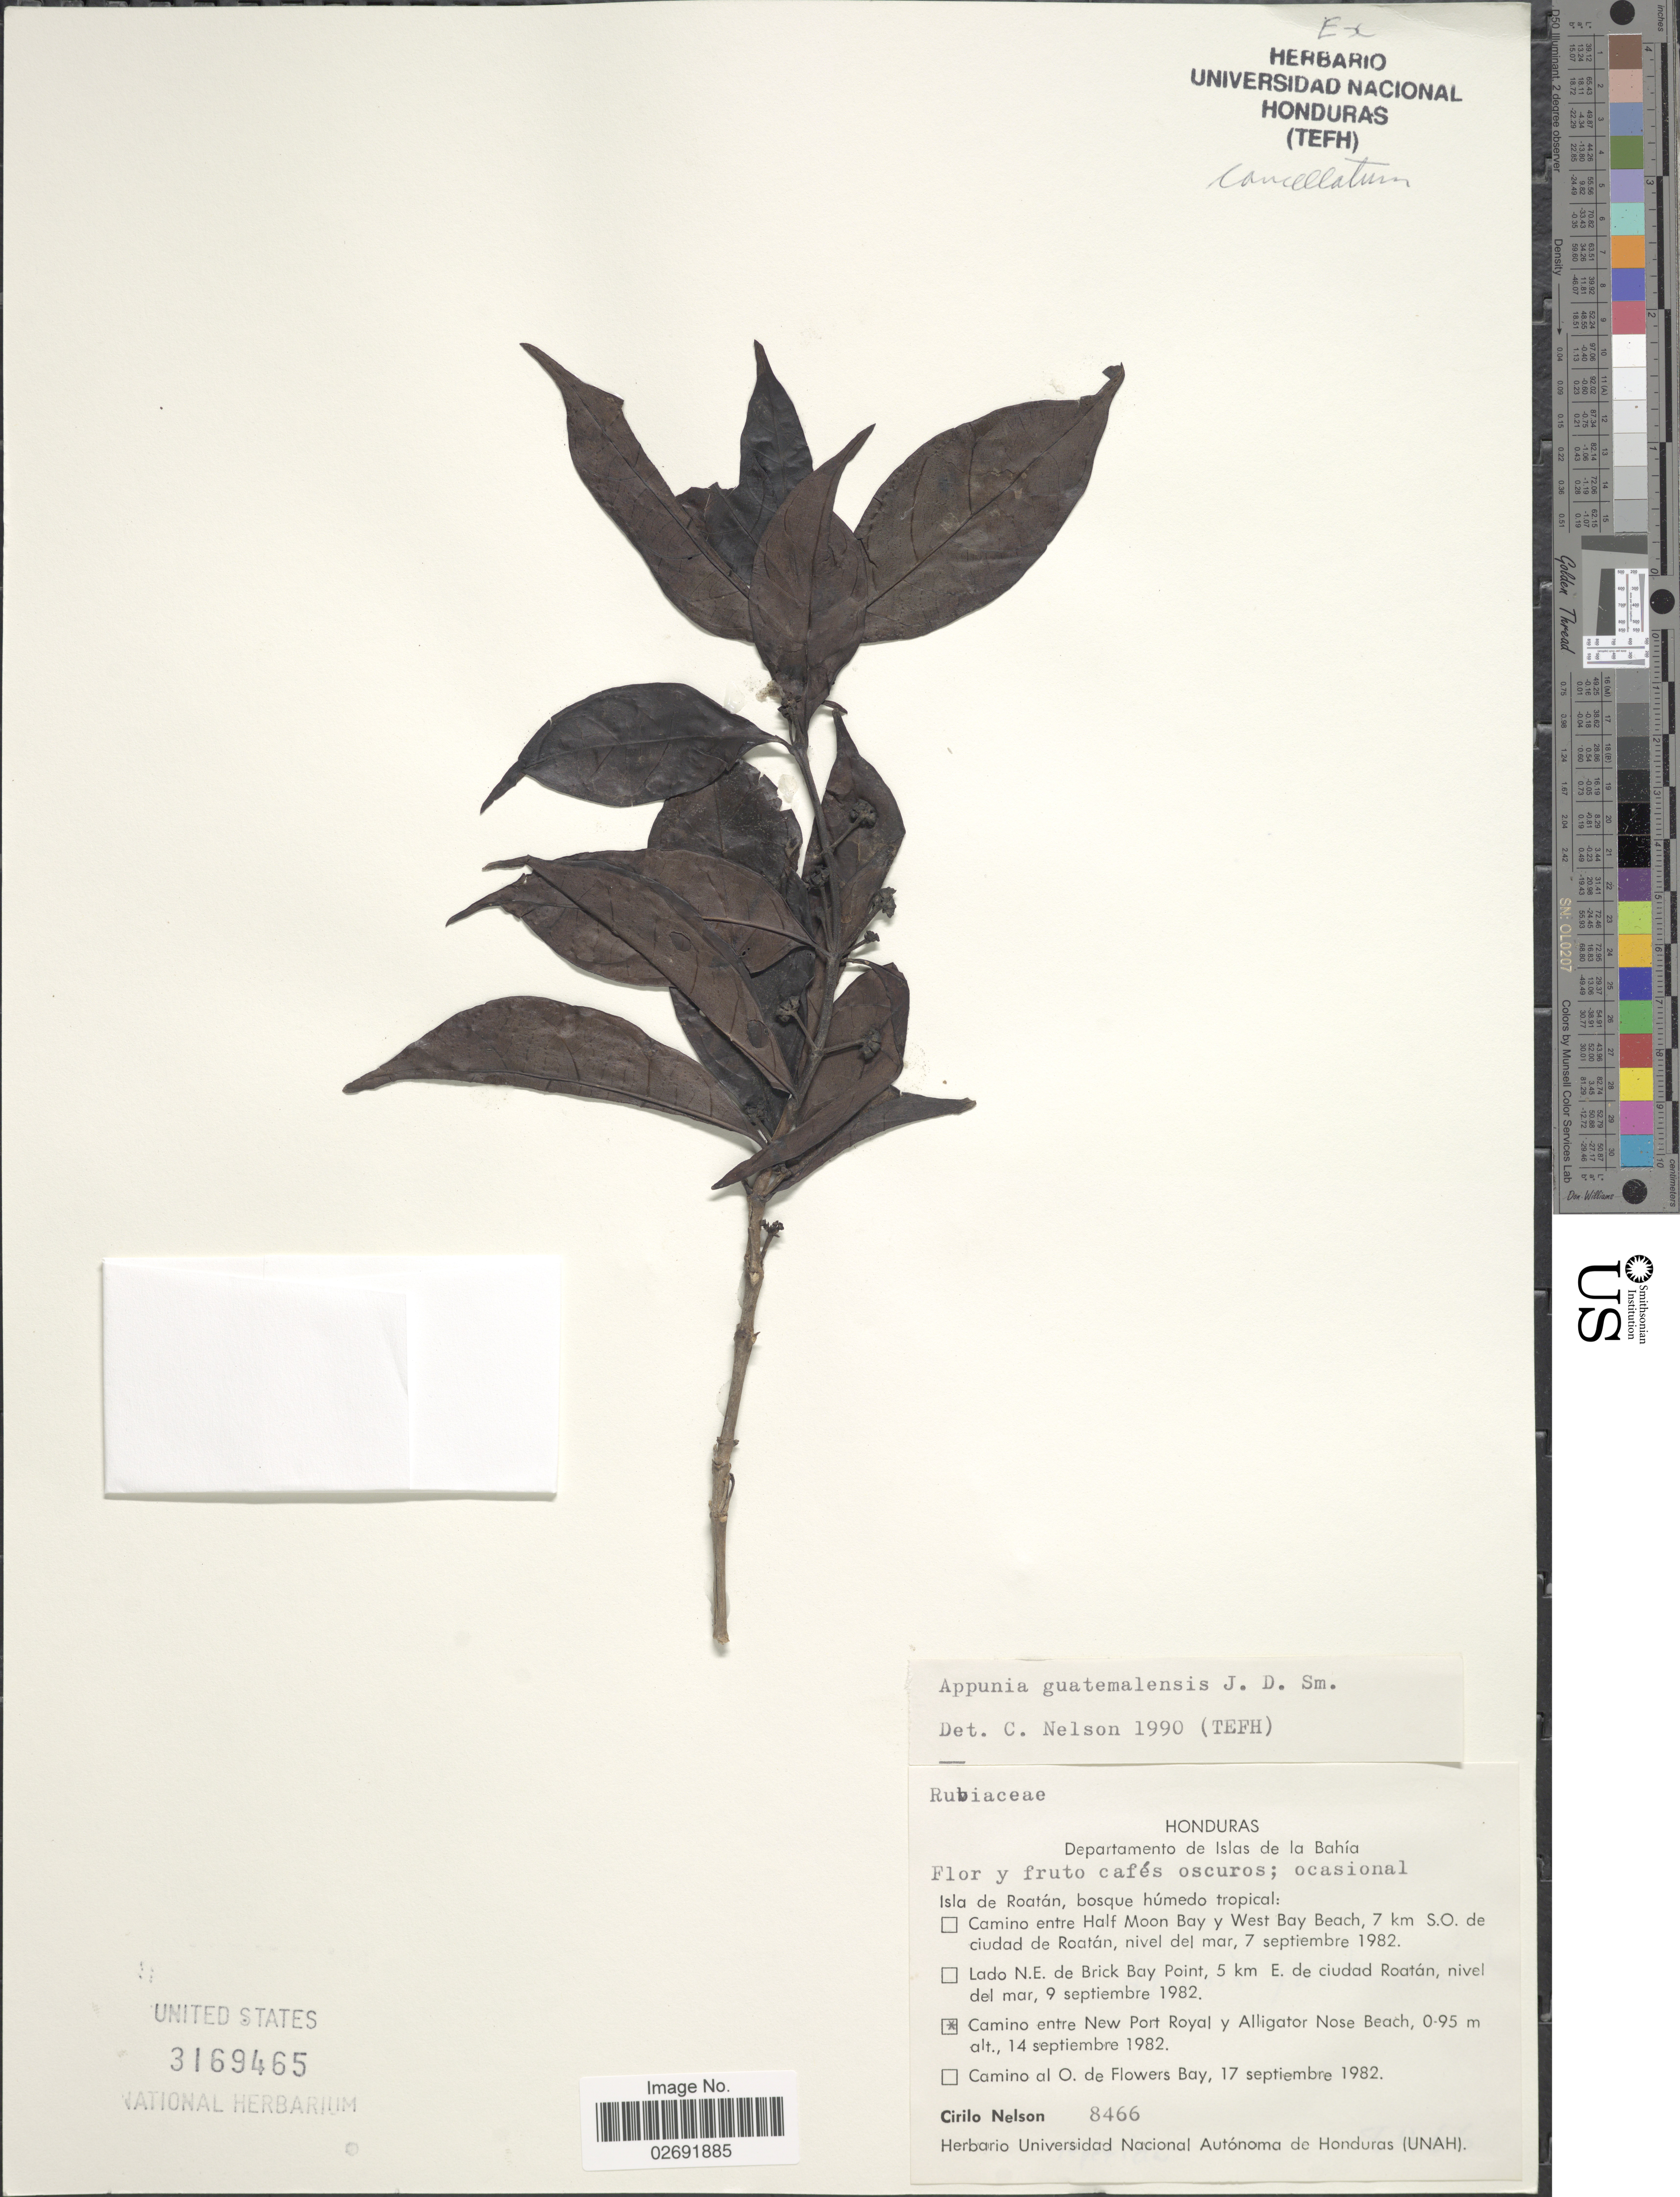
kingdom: Plantae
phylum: Tracheophyta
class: Magnoliopsida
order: Gentianales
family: Rubiaceae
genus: Appunia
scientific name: Appunia guatemalensis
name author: Donn. Sm.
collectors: C. Nelson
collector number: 8466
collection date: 1982-09-14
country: Honduras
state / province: Islas de la Bahía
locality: Departamento de Islas de la Bahía, Isla de Roatán, bosque húmedo tropical: Camino entre New Port Royal y Alligator Nose Beach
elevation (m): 0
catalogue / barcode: US 3169465